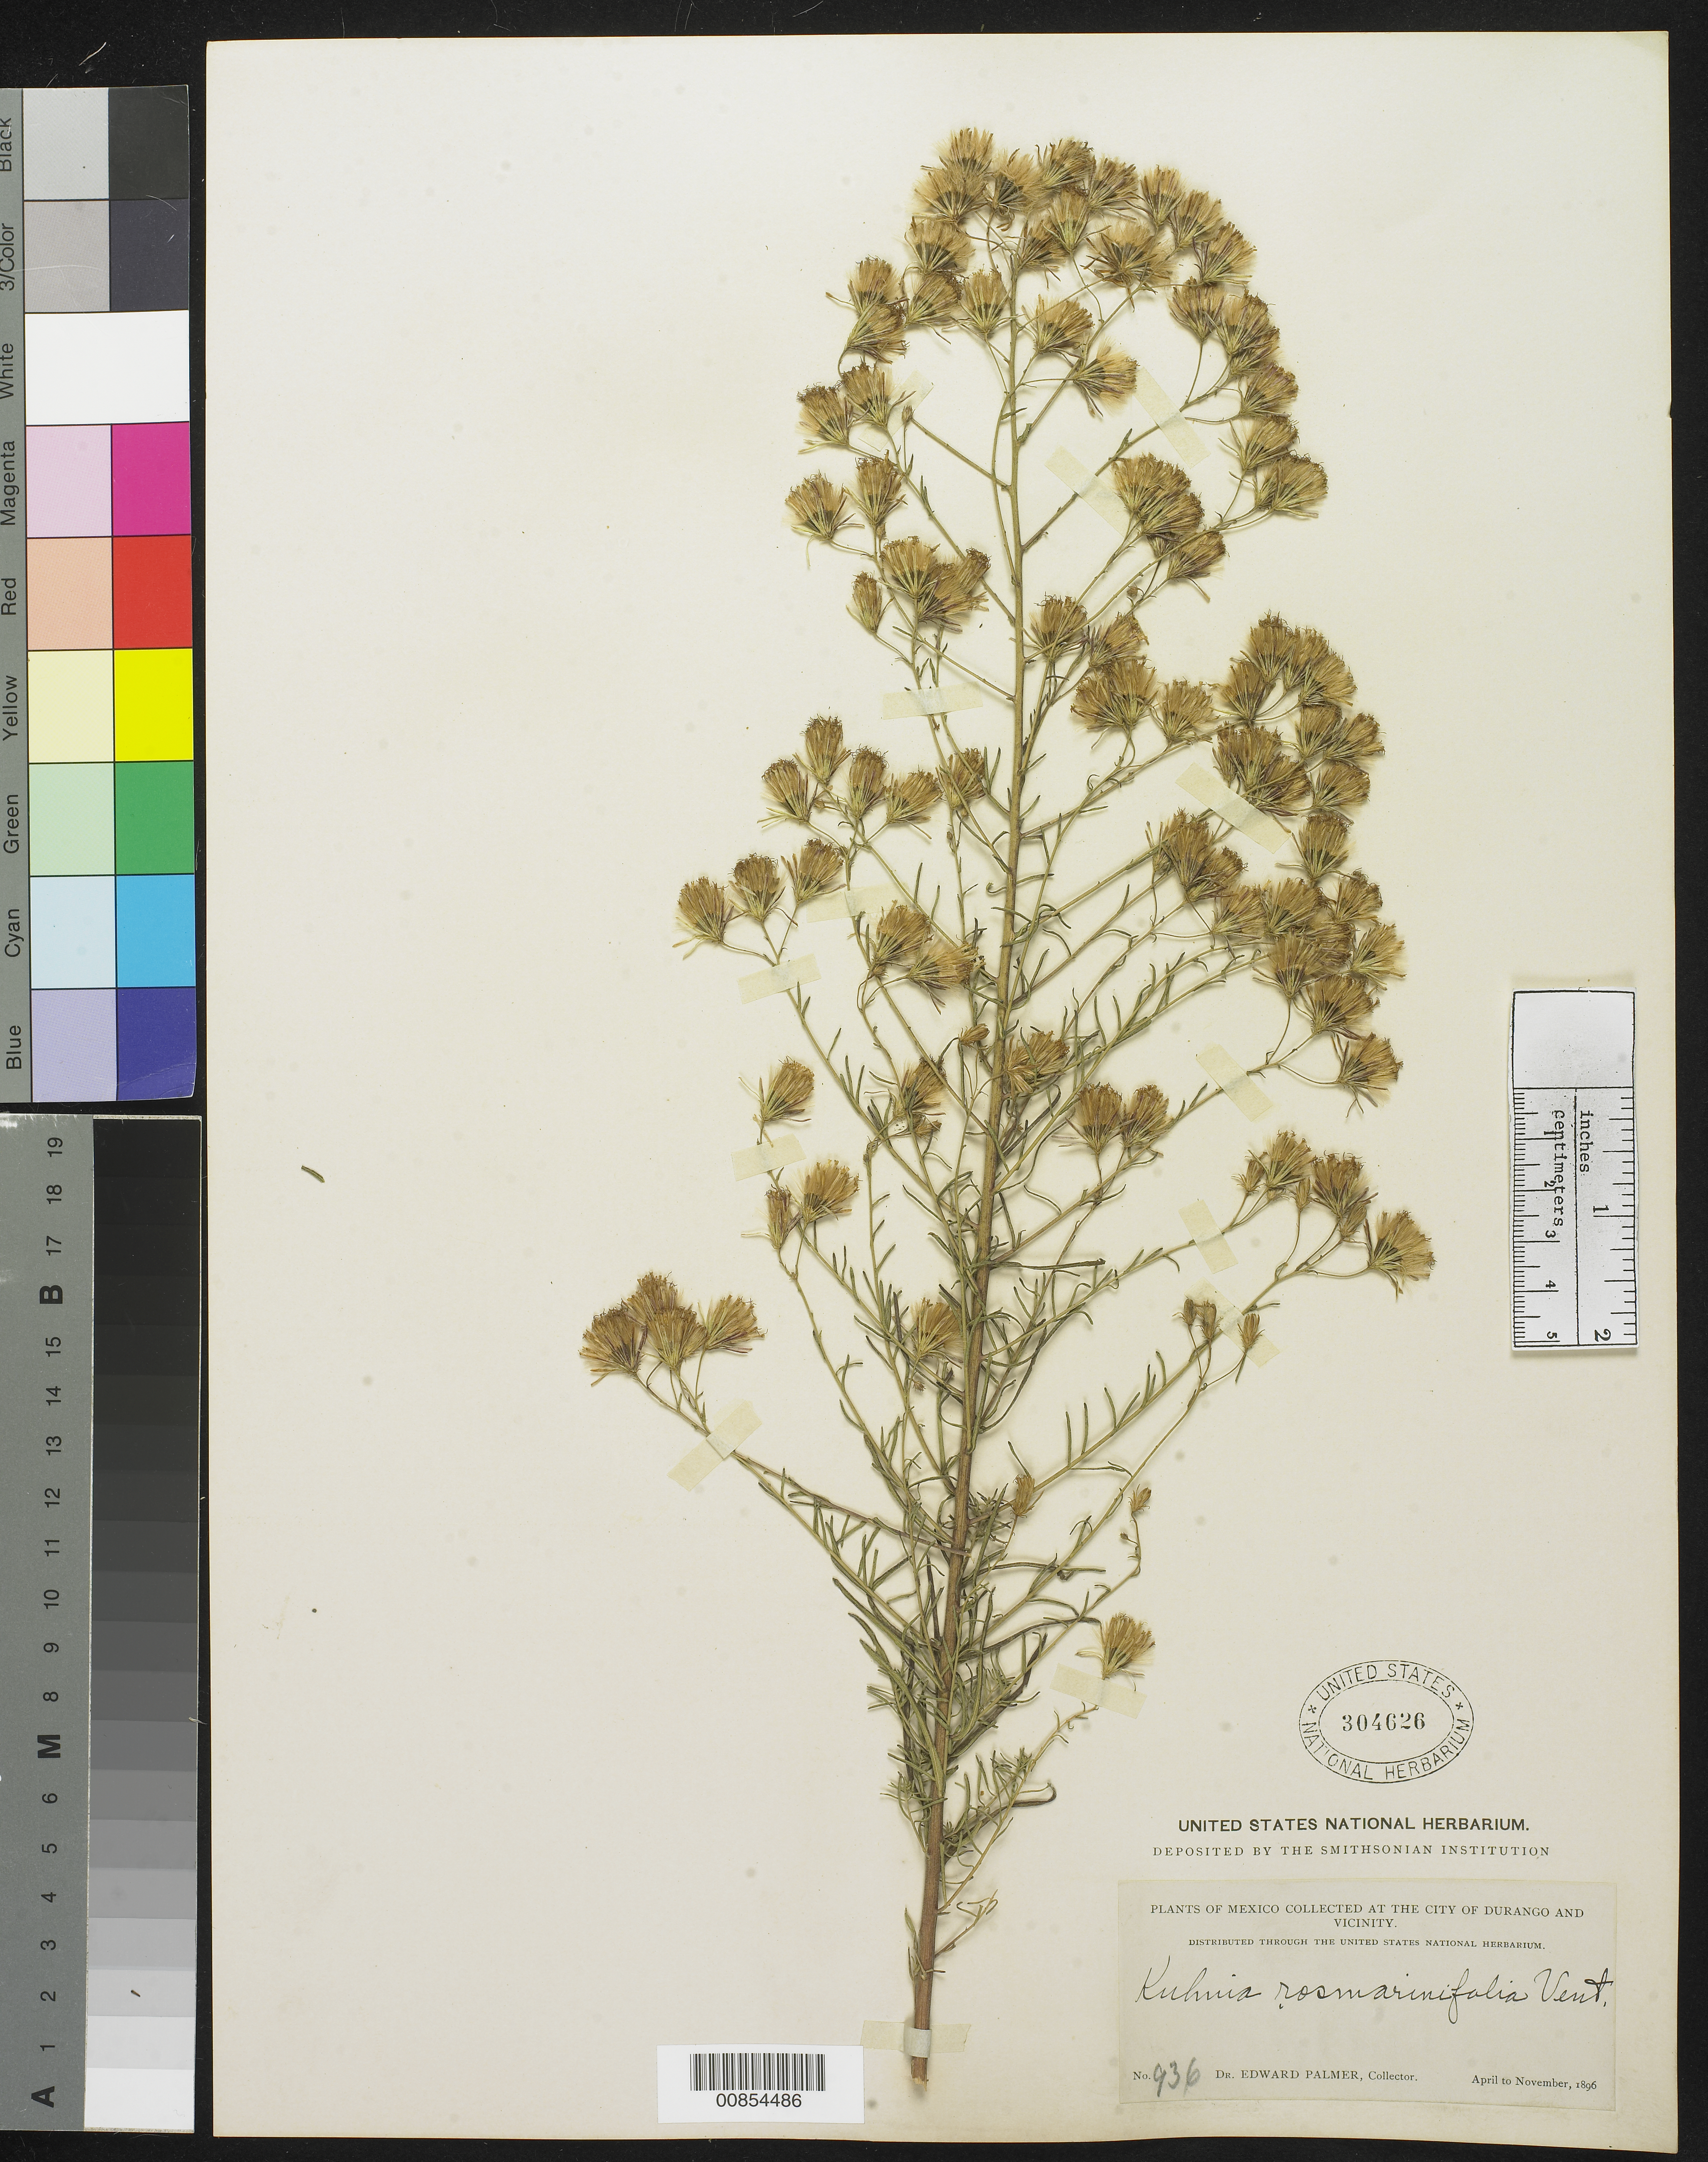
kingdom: Plantae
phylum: Tracheophyta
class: Magnoliopsida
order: Asterales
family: Asteraceae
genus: Brickellia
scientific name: Brickellia rosmarinifolia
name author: (Vent.) W.A. Weber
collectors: E. Palmer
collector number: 936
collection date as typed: Apr 1896 to -- Nov 1896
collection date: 1896-04/1896-11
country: Mexico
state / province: Durango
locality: City of Durango and vicinity.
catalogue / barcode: US 304626